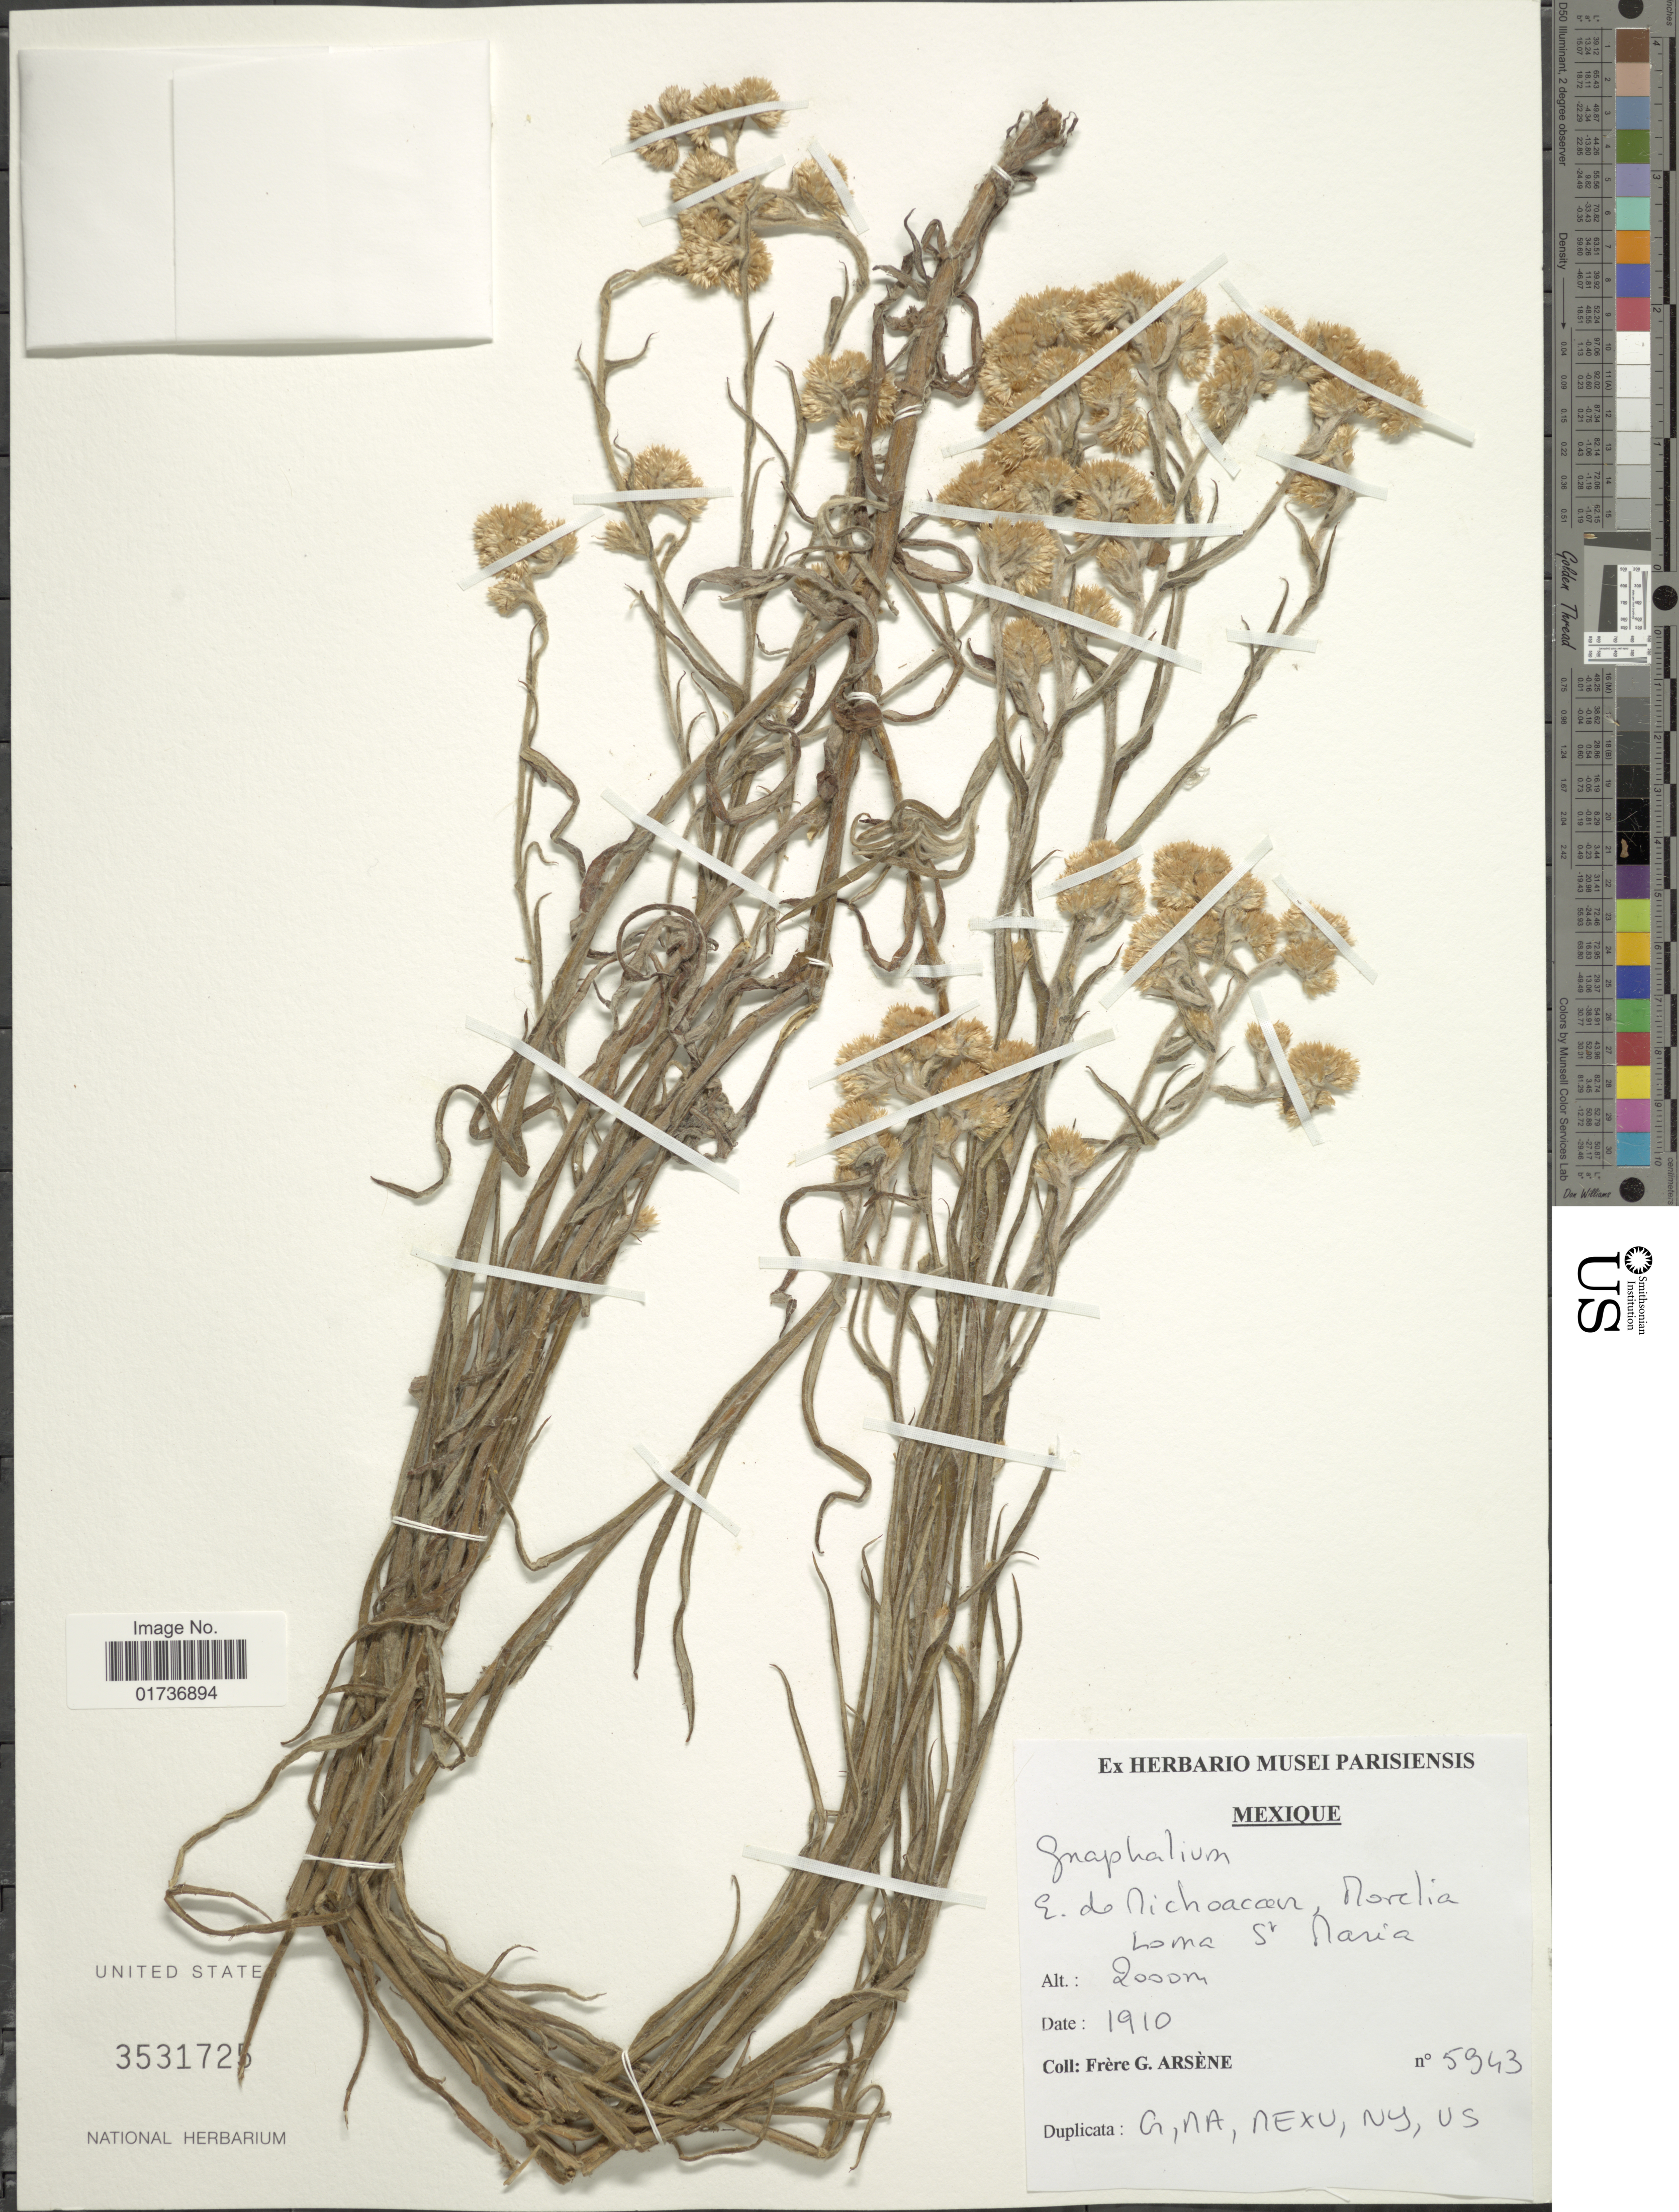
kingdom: Plantae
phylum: Tracheophyta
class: Magnoliopsida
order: Asterales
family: Asteraceae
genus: Gnaphalium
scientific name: Gnaphalium sp.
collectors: Bro. G. Arsène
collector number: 5943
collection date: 1910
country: Mexico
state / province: Michoacán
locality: E de Michoacan, MOrelia, Loma St Maria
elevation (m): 2000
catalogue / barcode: US 3531725